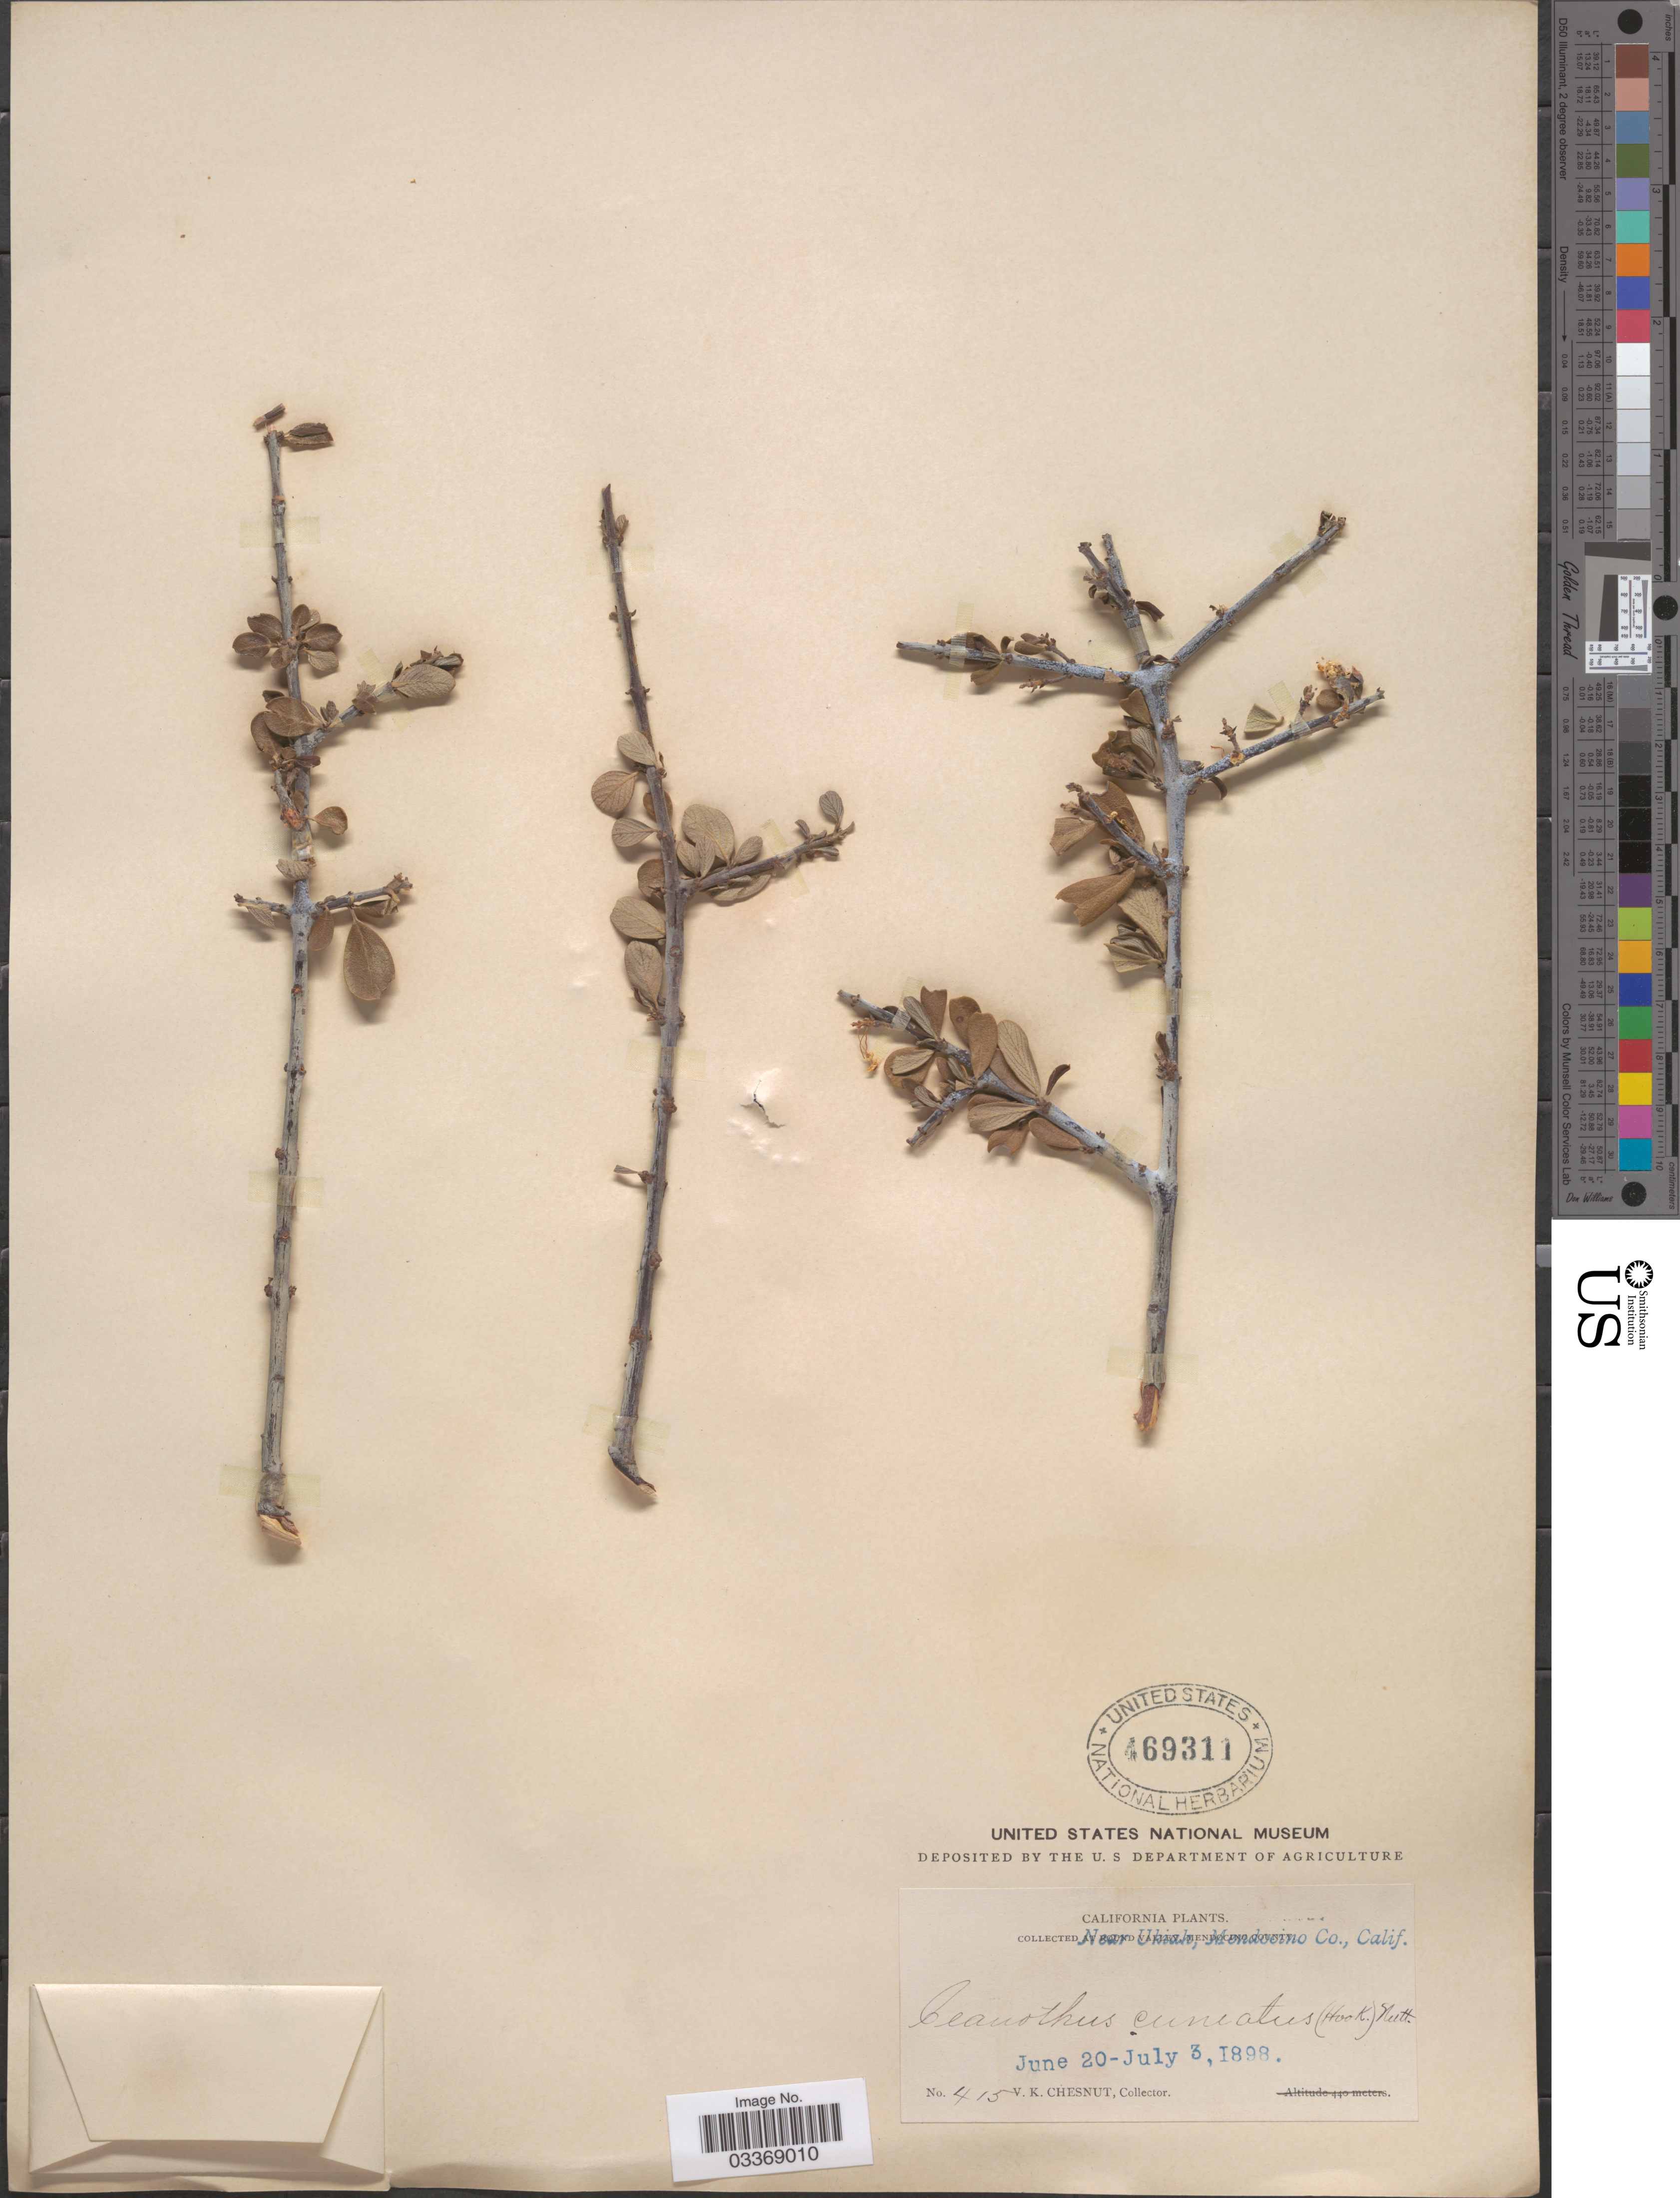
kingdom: Plantae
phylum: Tracheophyta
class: Magnoliopsida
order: Rosales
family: Rhamnaceae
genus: Ceanothus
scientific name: Ceanothus cuneatus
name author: (Hook.) Nutt.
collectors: V. Chesnut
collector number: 415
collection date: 1898-06-20/1898-07-03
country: United States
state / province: California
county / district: Mendocino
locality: Near Ukiah, Mendocino Co.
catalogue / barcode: US 469311